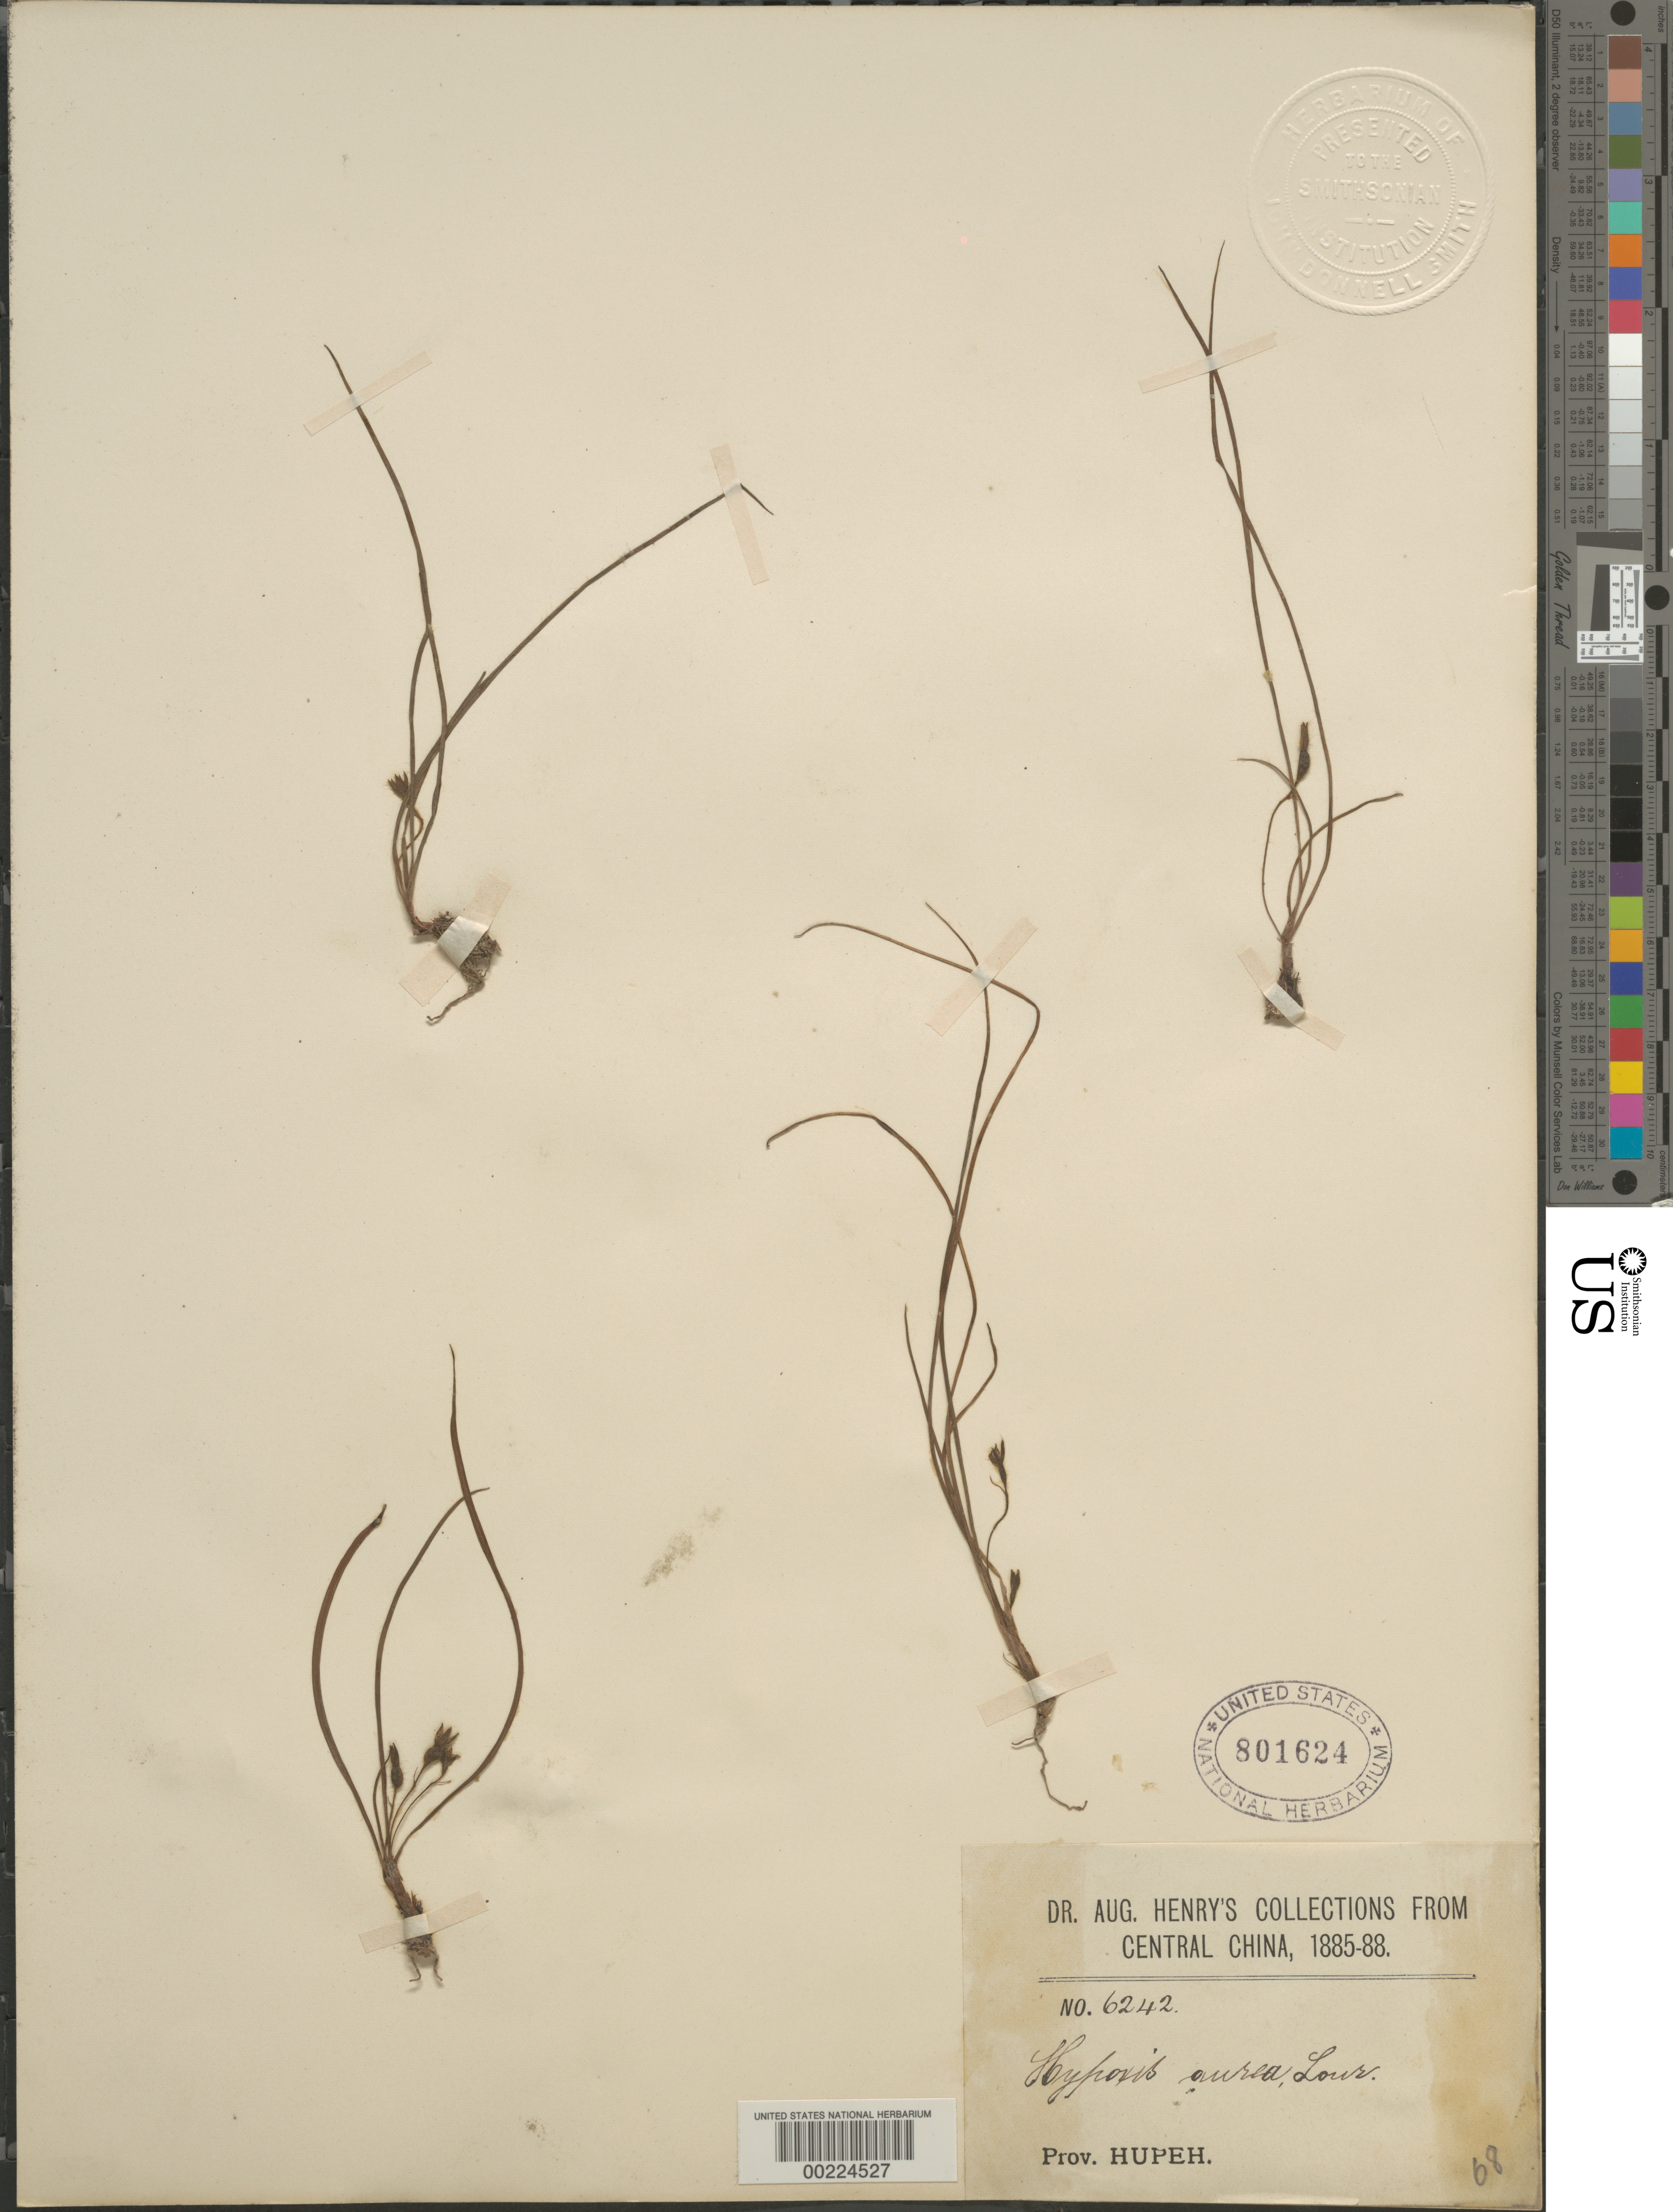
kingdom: Plantae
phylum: Tracheophyta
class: Liliopsida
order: Asparagales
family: Hypoxidaceae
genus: Hypoxis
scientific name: Hypoxis aurea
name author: Lour.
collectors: A. Henry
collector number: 6242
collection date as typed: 1885 to -- -- 1888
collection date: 1885/1888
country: China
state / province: Hubei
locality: Prov. Hupeh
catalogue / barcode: US 801624